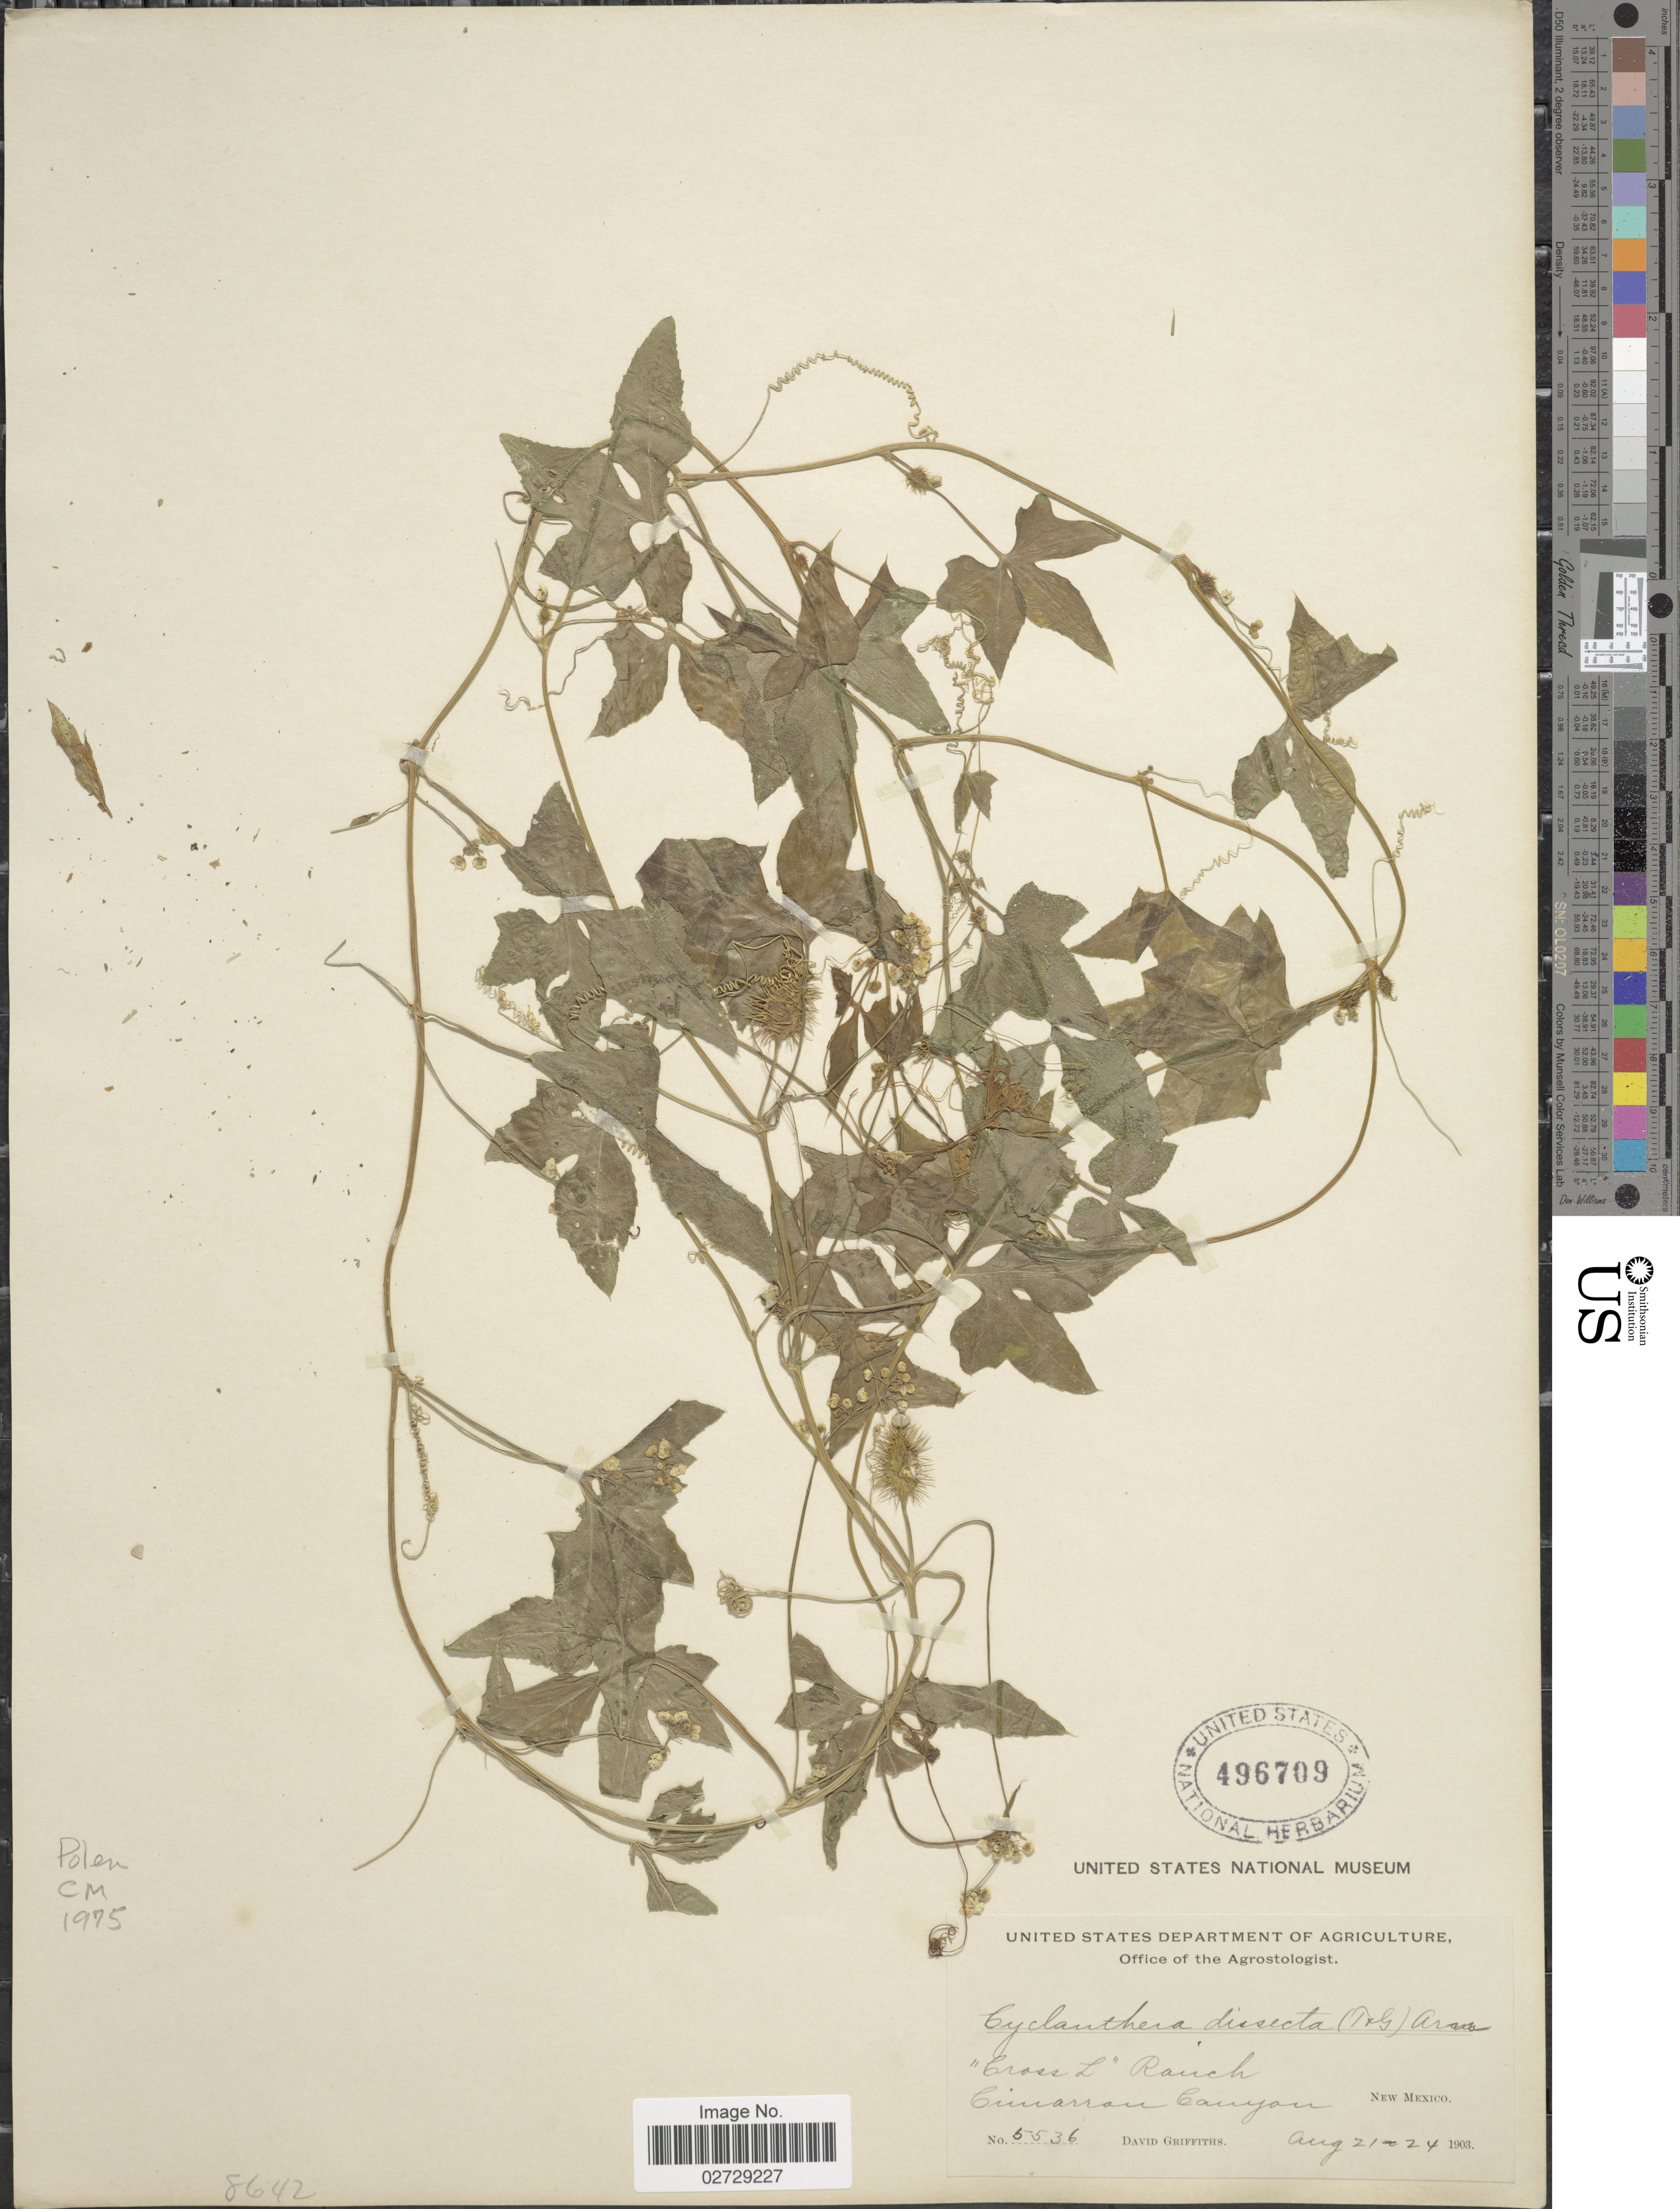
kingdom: Plantae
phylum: Tracheophyta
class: Magnoliopsida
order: Cucurbitales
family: Cucurbitaceae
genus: Cyclanthera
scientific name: Cyclanthera dissecta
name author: (Torr. & A. Gray) Arn.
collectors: D. Griffiths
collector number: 5536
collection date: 1903-08-21/1903-08-24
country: United States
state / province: New Mexico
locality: Cross L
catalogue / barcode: US 496709